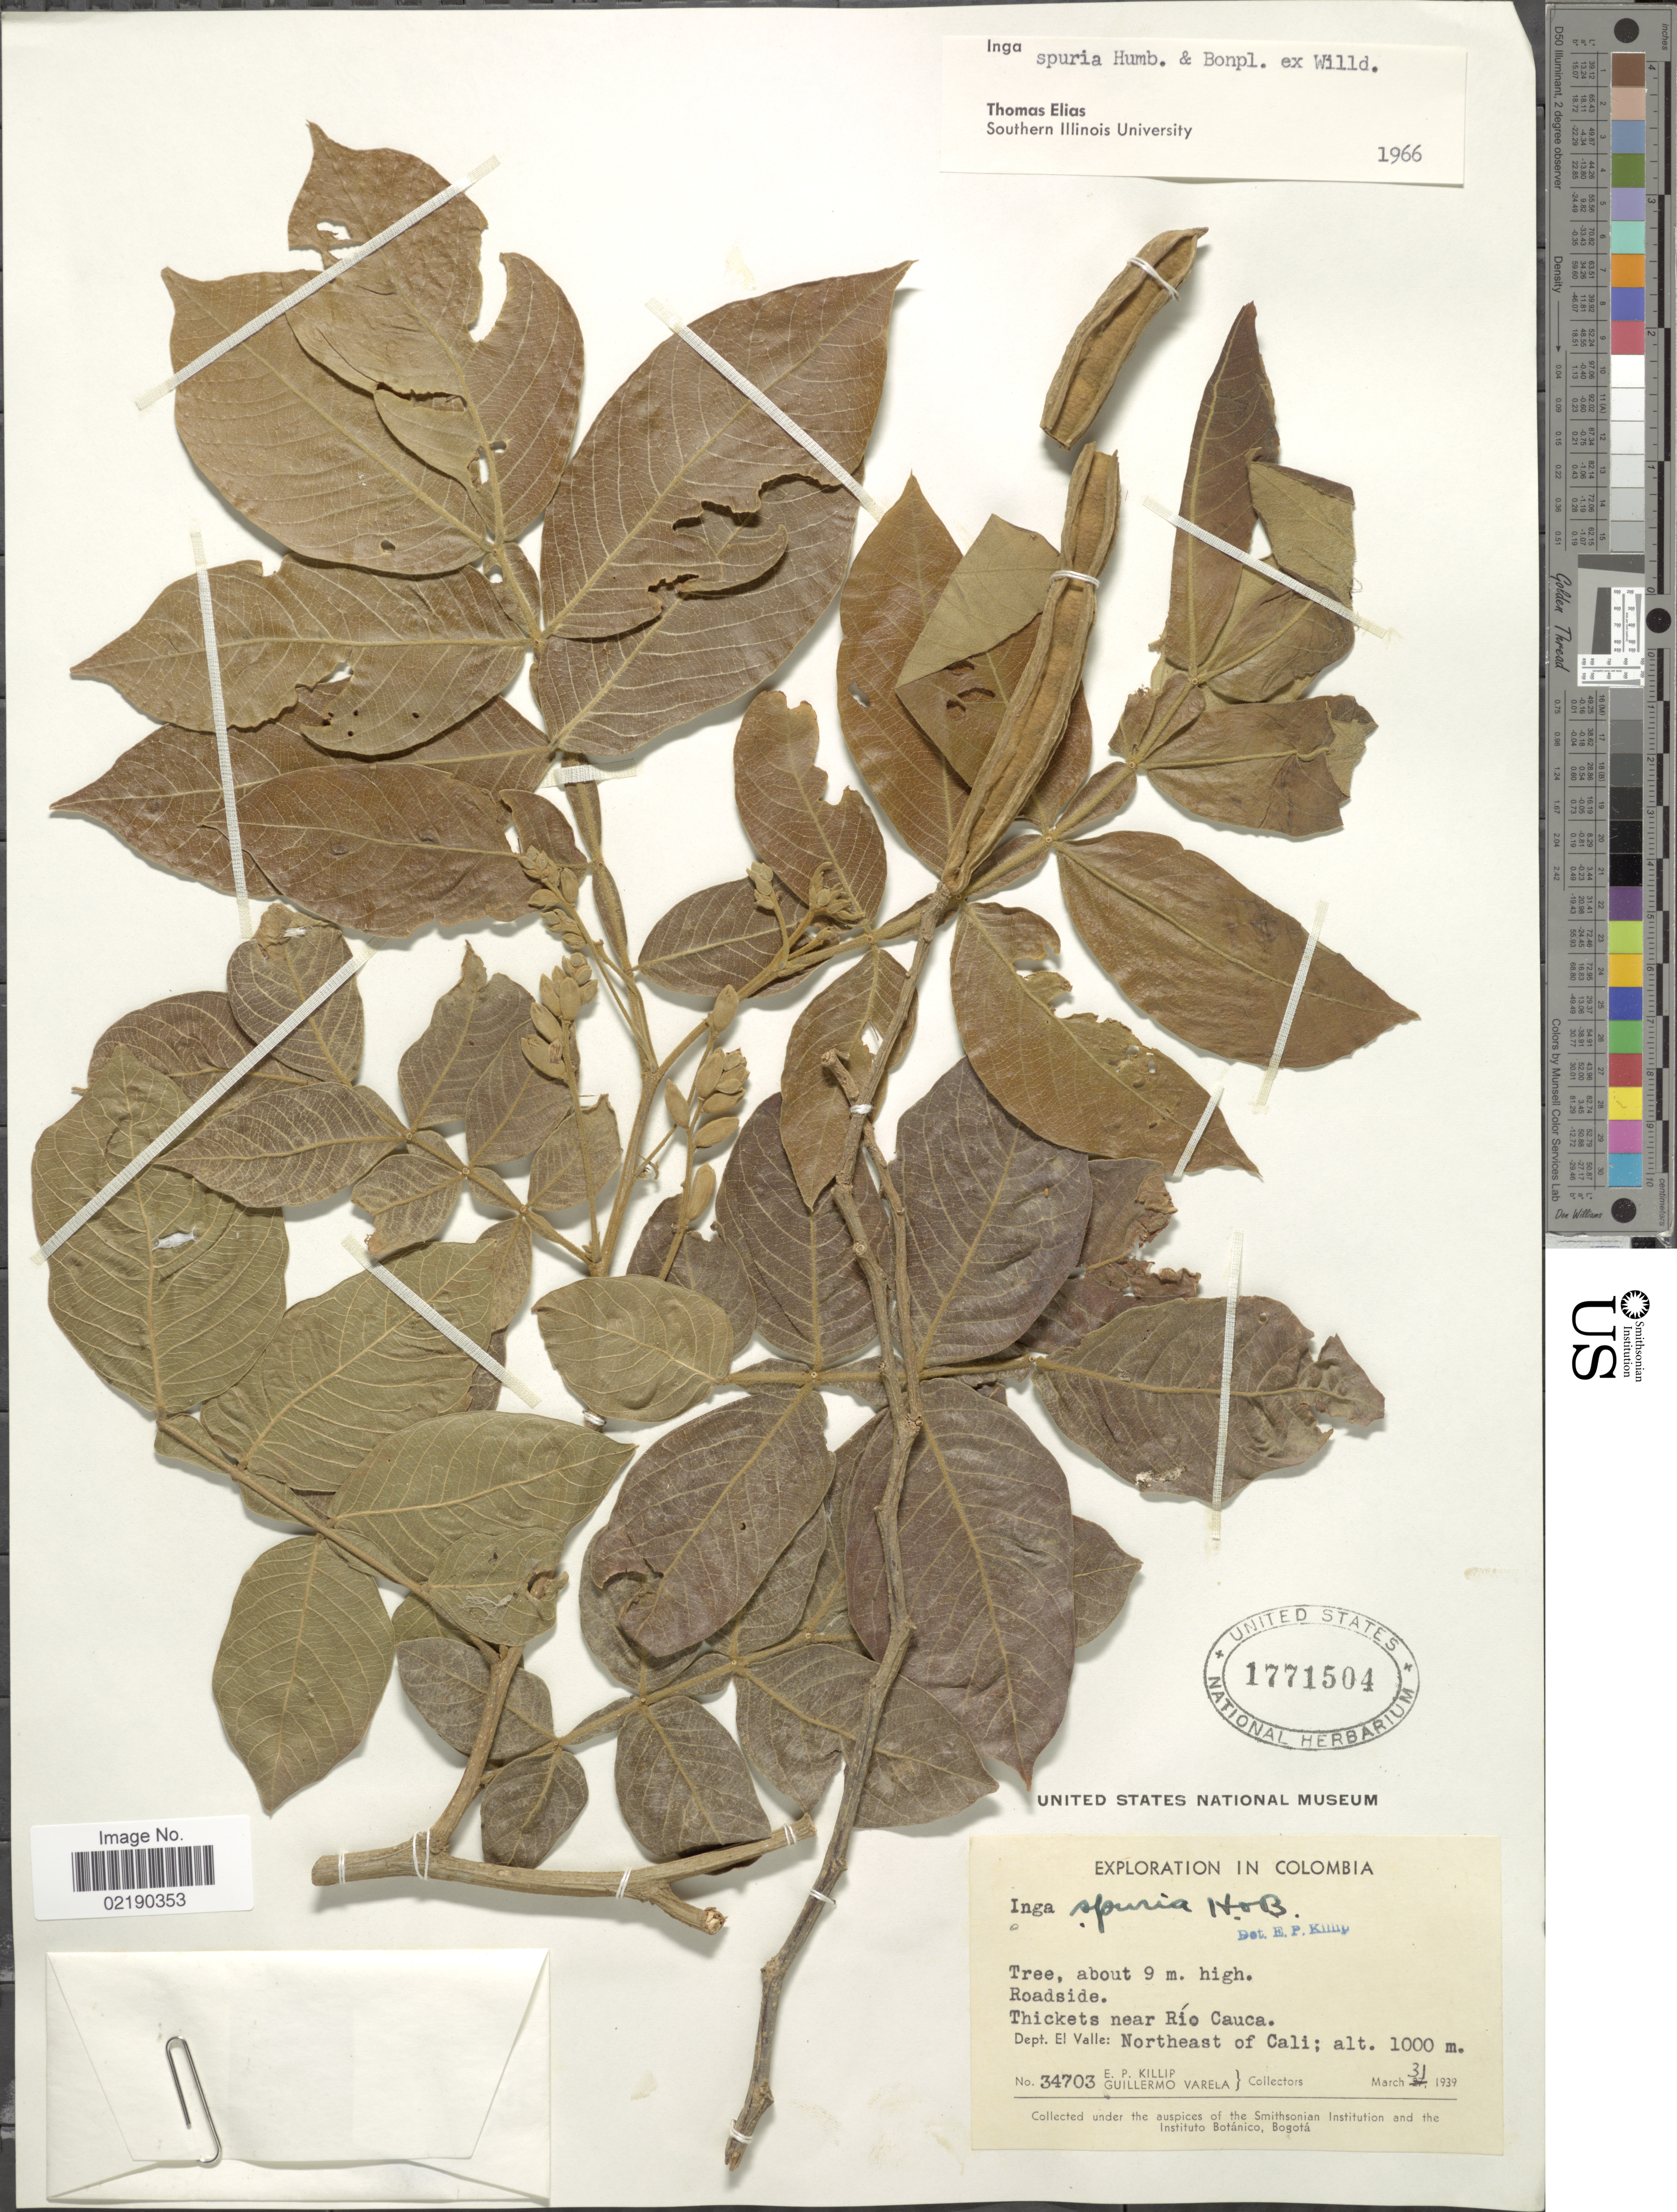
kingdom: Plantae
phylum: Tracheophyta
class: Magnoliopsida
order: Fabales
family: Fabaceae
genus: Inga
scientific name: Inga vera subsp. vera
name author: Willd.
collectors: E. P. Killip & G. Varela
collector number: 34703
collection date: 1939-03-31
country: Colombia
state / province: Valle del Cauca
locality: Thickets near Rio Cauca. Dept. El Valle : Northeast of Cali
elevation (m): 1000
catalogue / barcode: US 1771504